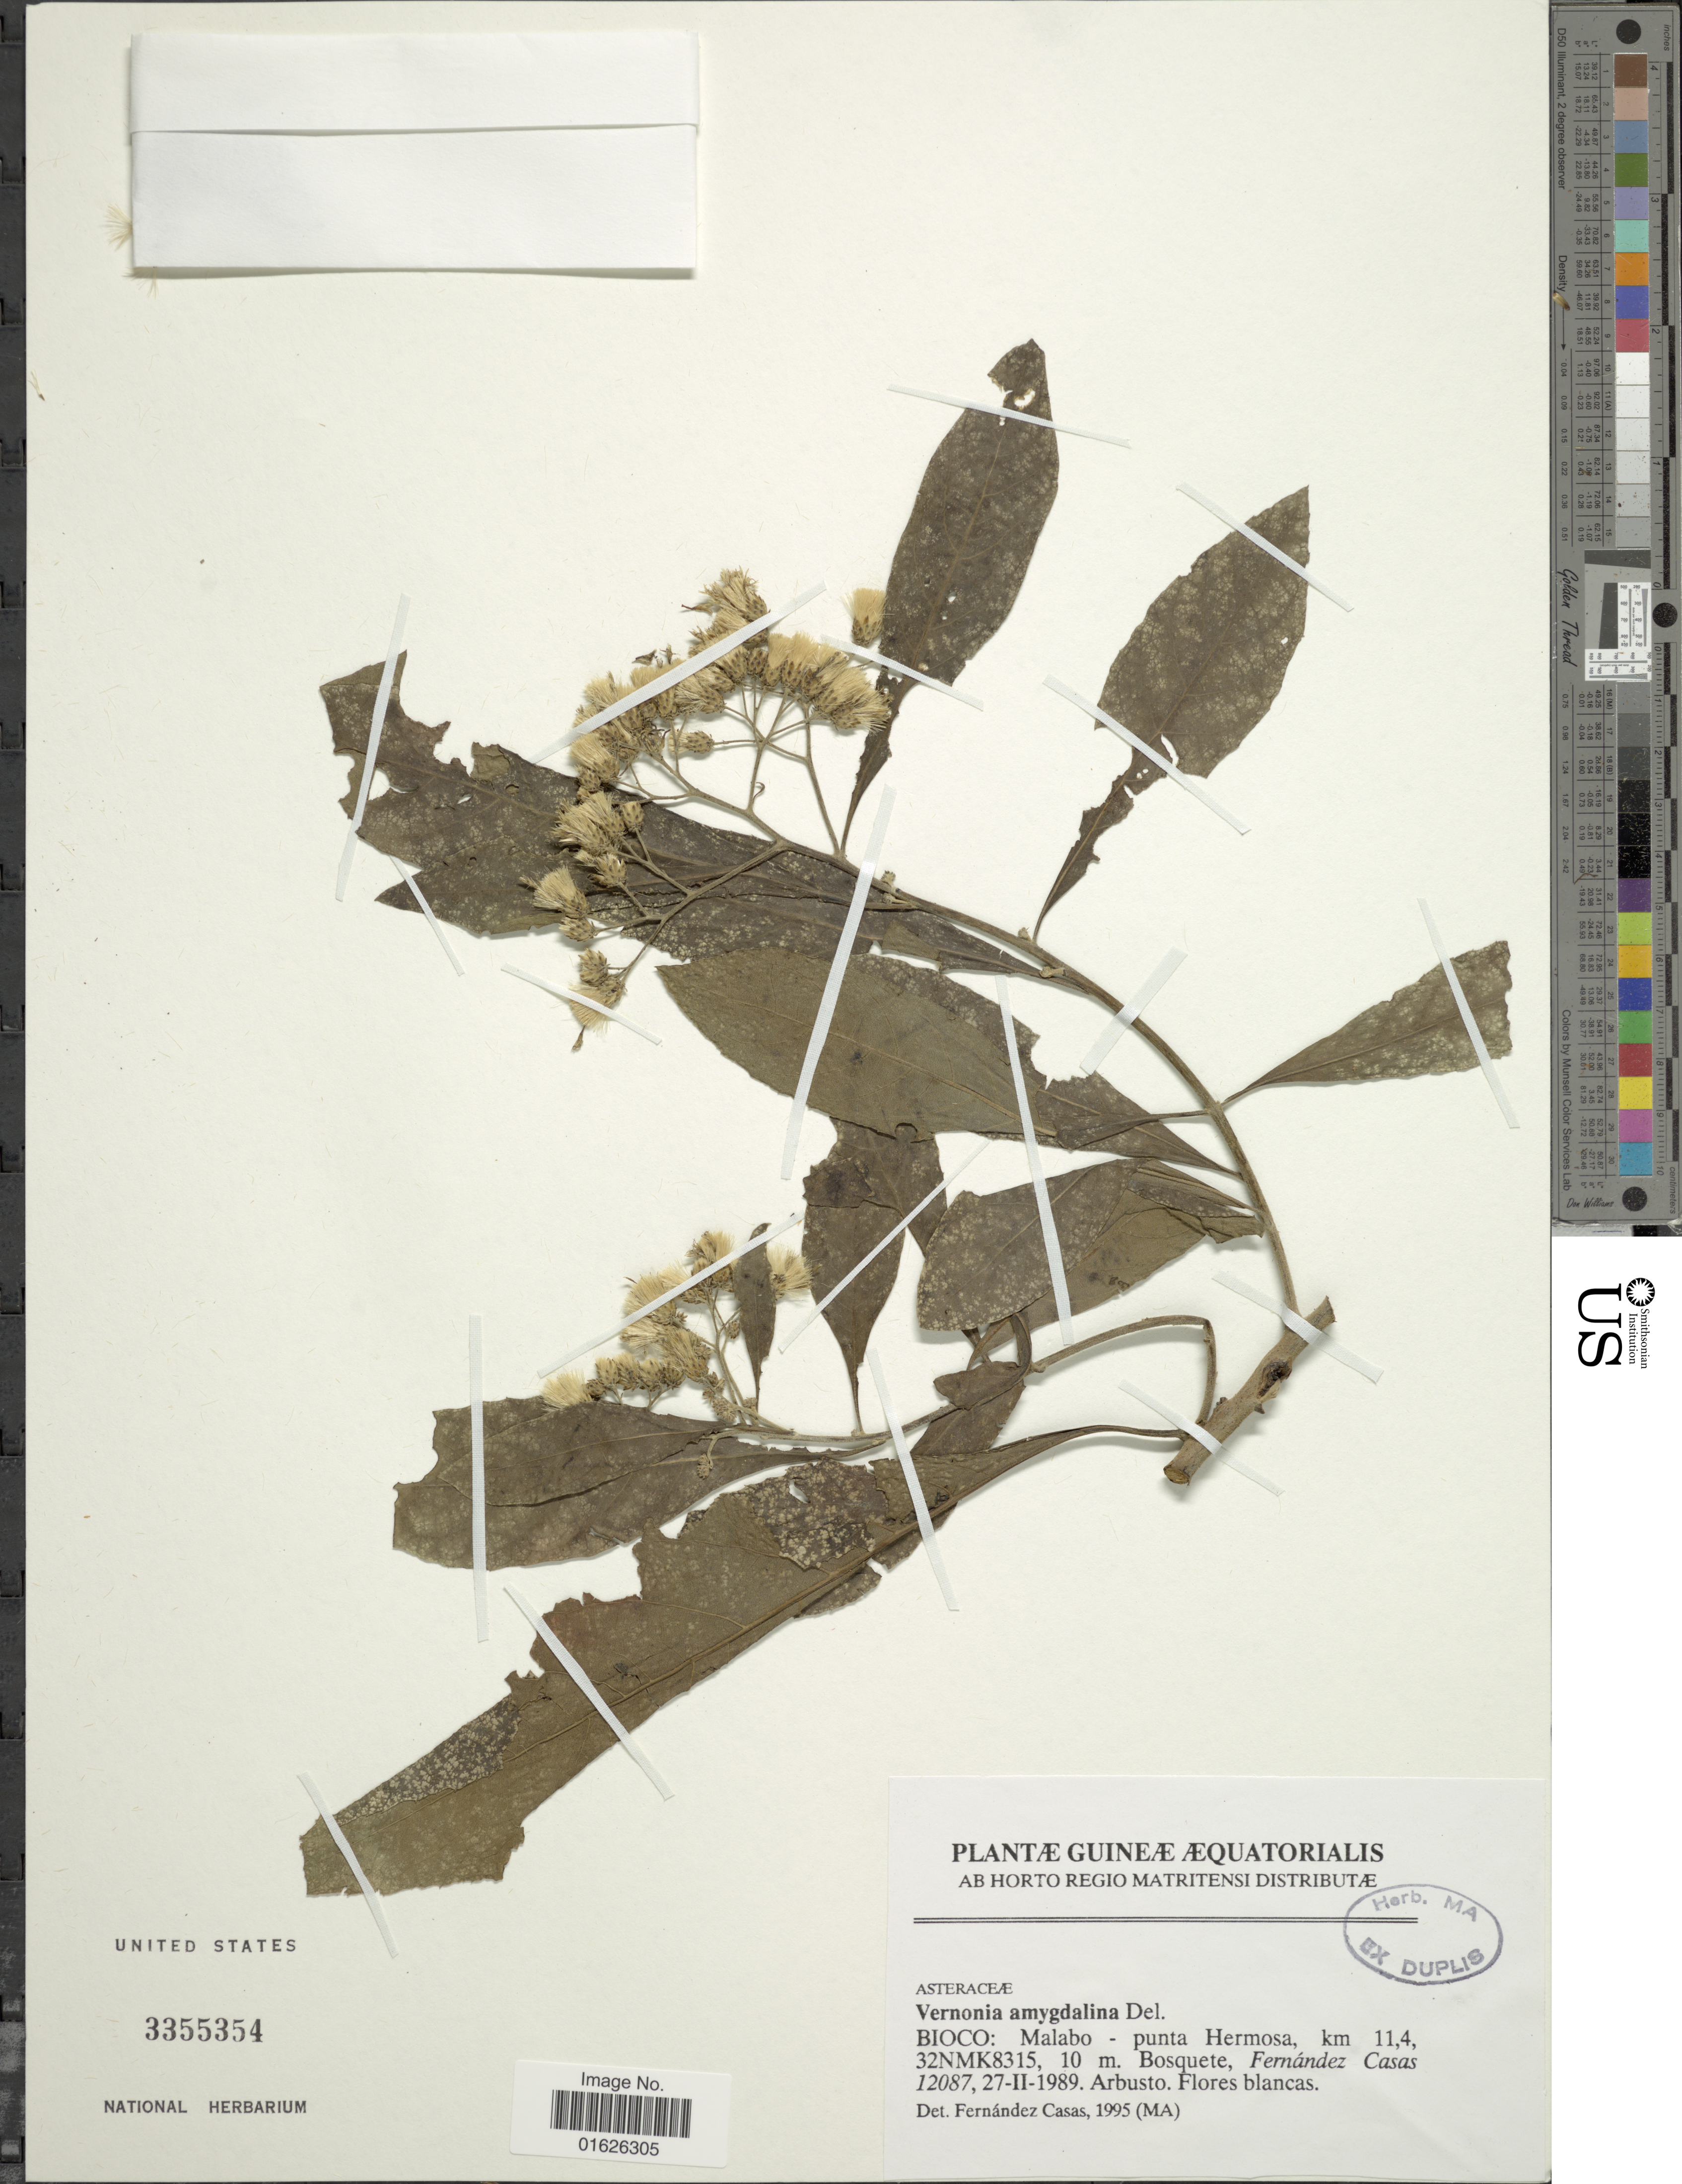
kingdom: Plantae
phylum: Tracheophyta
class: Magnoliopsida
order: Asterales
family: Asteraceae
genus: Gymnanthemum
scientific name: Gymnanthemum amygdalinum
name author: (Delile) Sch. Bip. ex Walp.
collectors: F. Casas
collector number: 12087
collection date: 1989-02-27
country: Equatorial Guinea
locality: Bioco, Malabo - punto Hermoso, km 11,4.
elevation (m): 10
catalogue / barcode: US 3355354